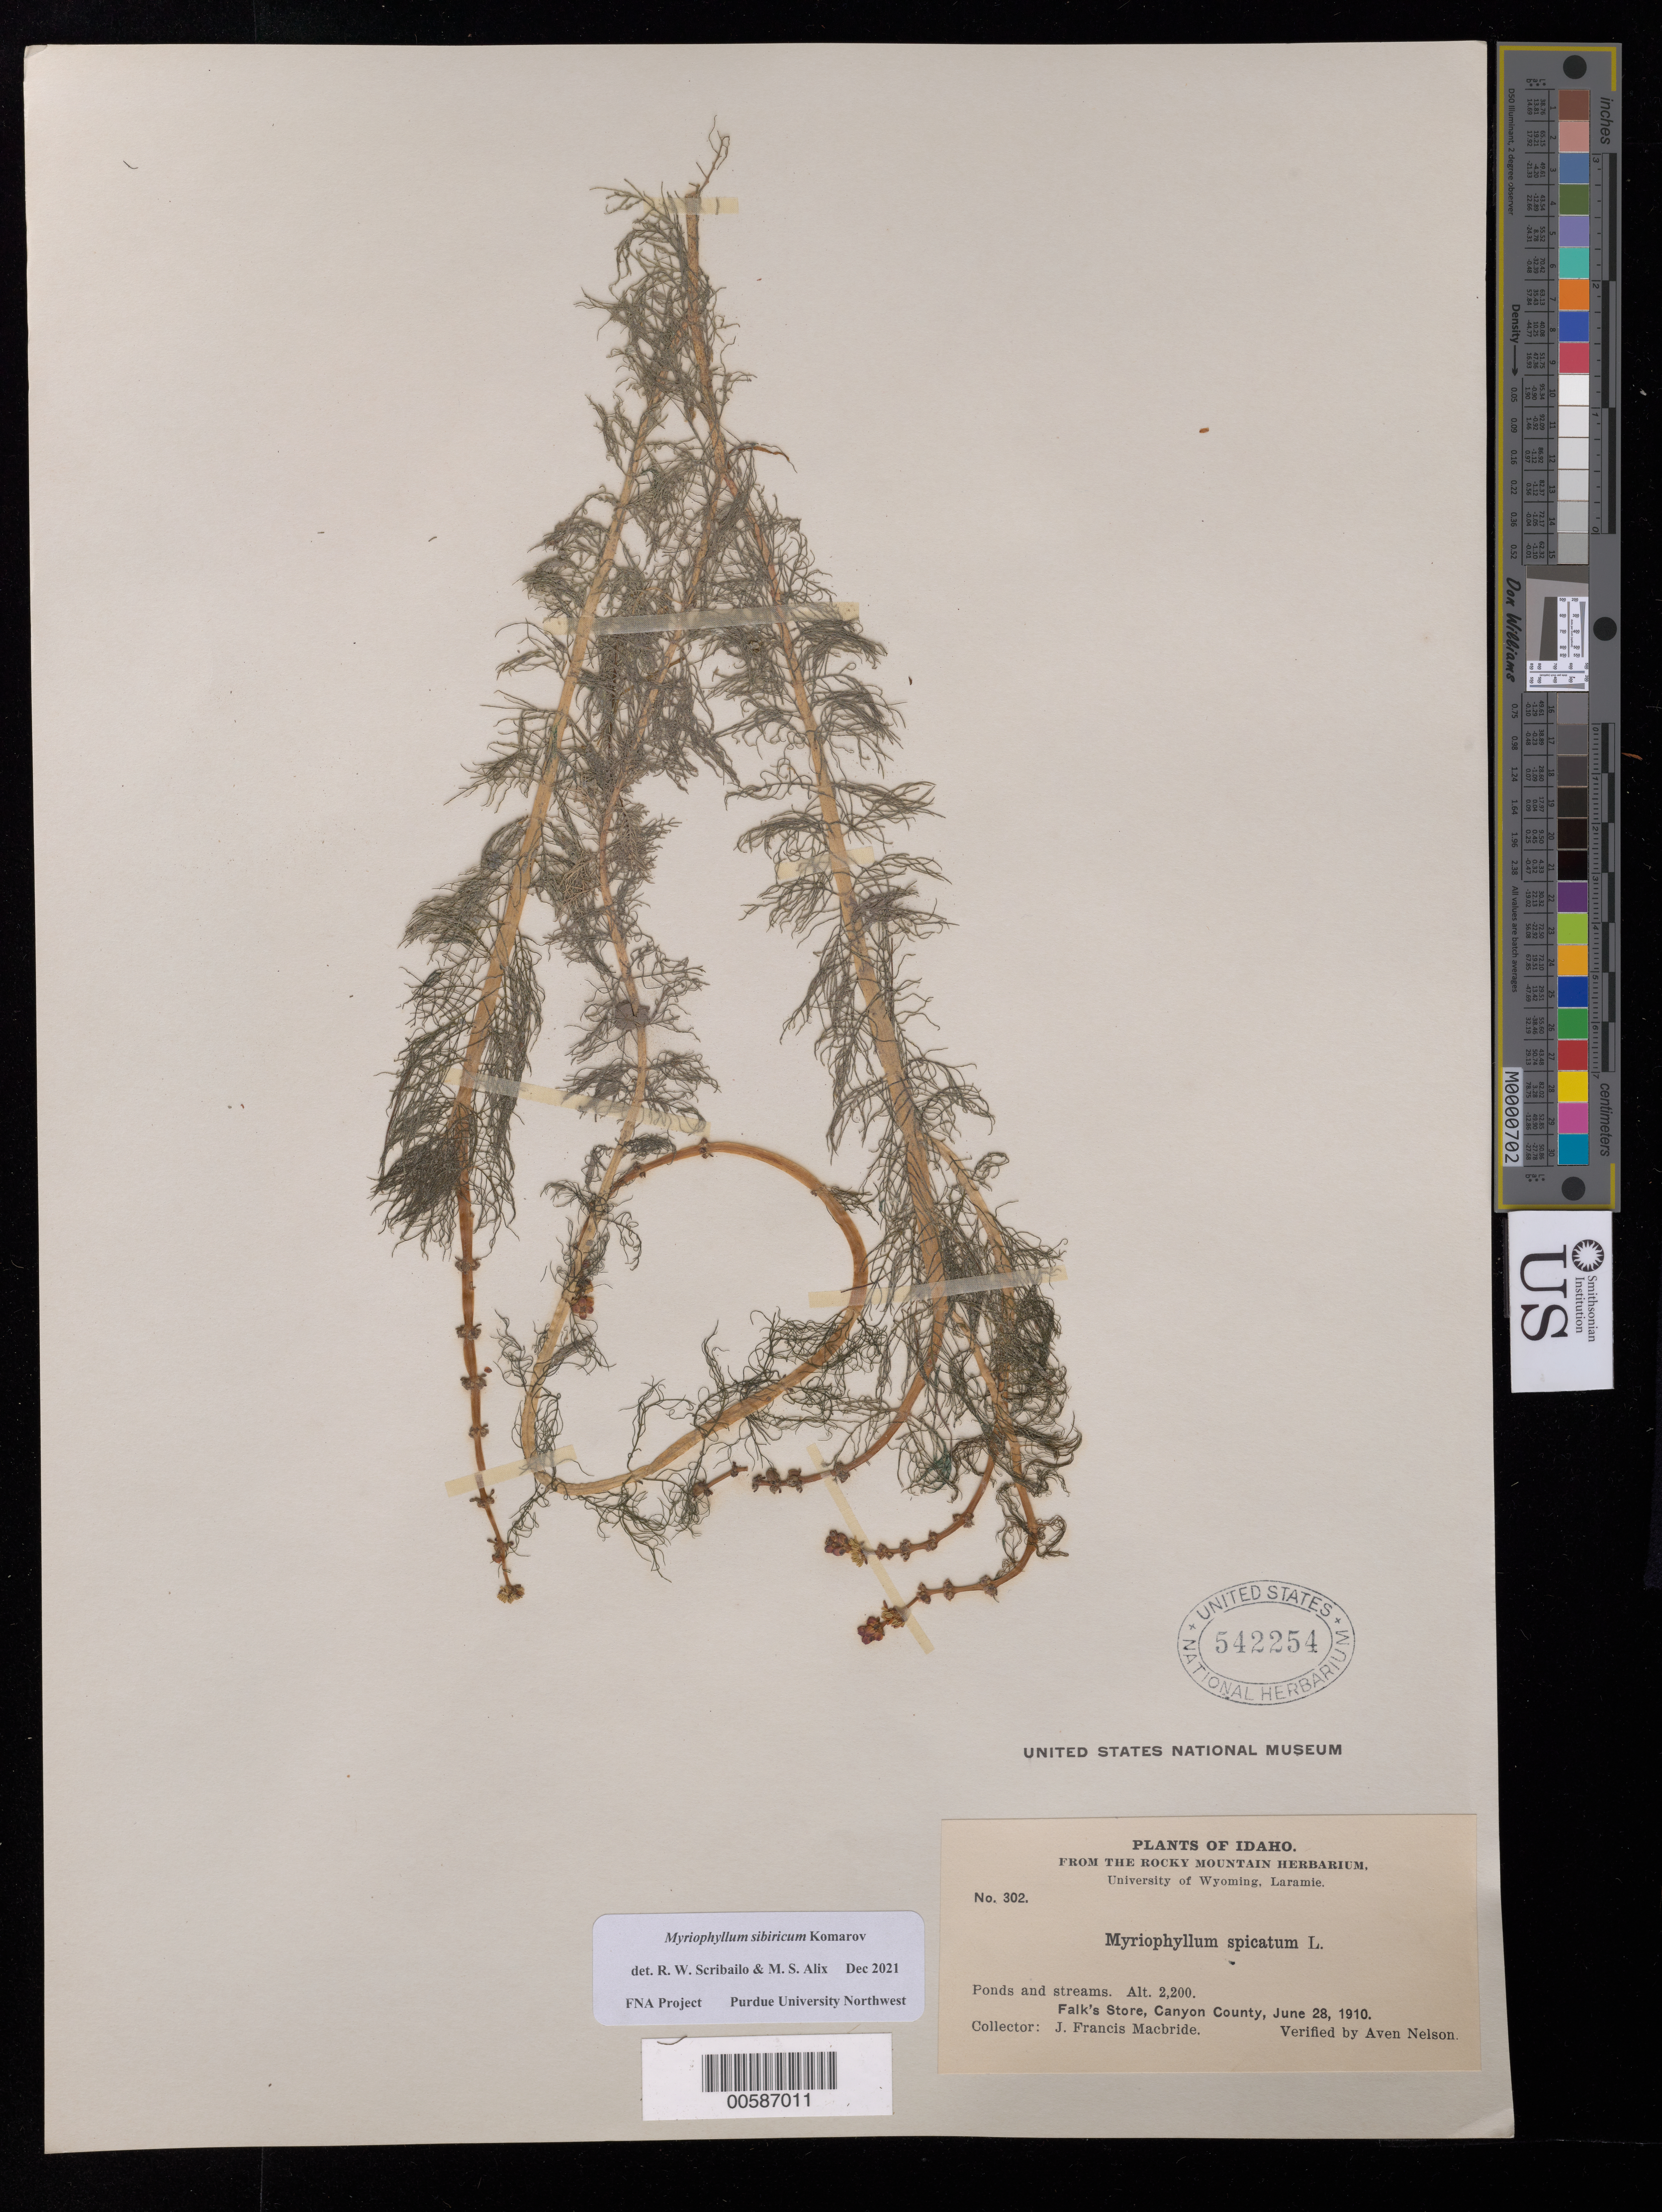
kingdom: Plantae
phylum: Tracheophyta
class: Magnoliopsida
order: Saxifragales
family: Haloragaceae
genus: Myriophyllum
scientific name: Myriophyllum sibiricum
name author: Kom.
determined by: Scribailo, R. W.; Alix, M. S.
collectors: J. F. Macbride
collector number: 302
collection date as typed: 28 Jun 1910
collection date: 1910-06-28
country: United States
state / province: Idaho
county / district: Canyon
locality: Falk's Store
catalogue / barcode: US 542254